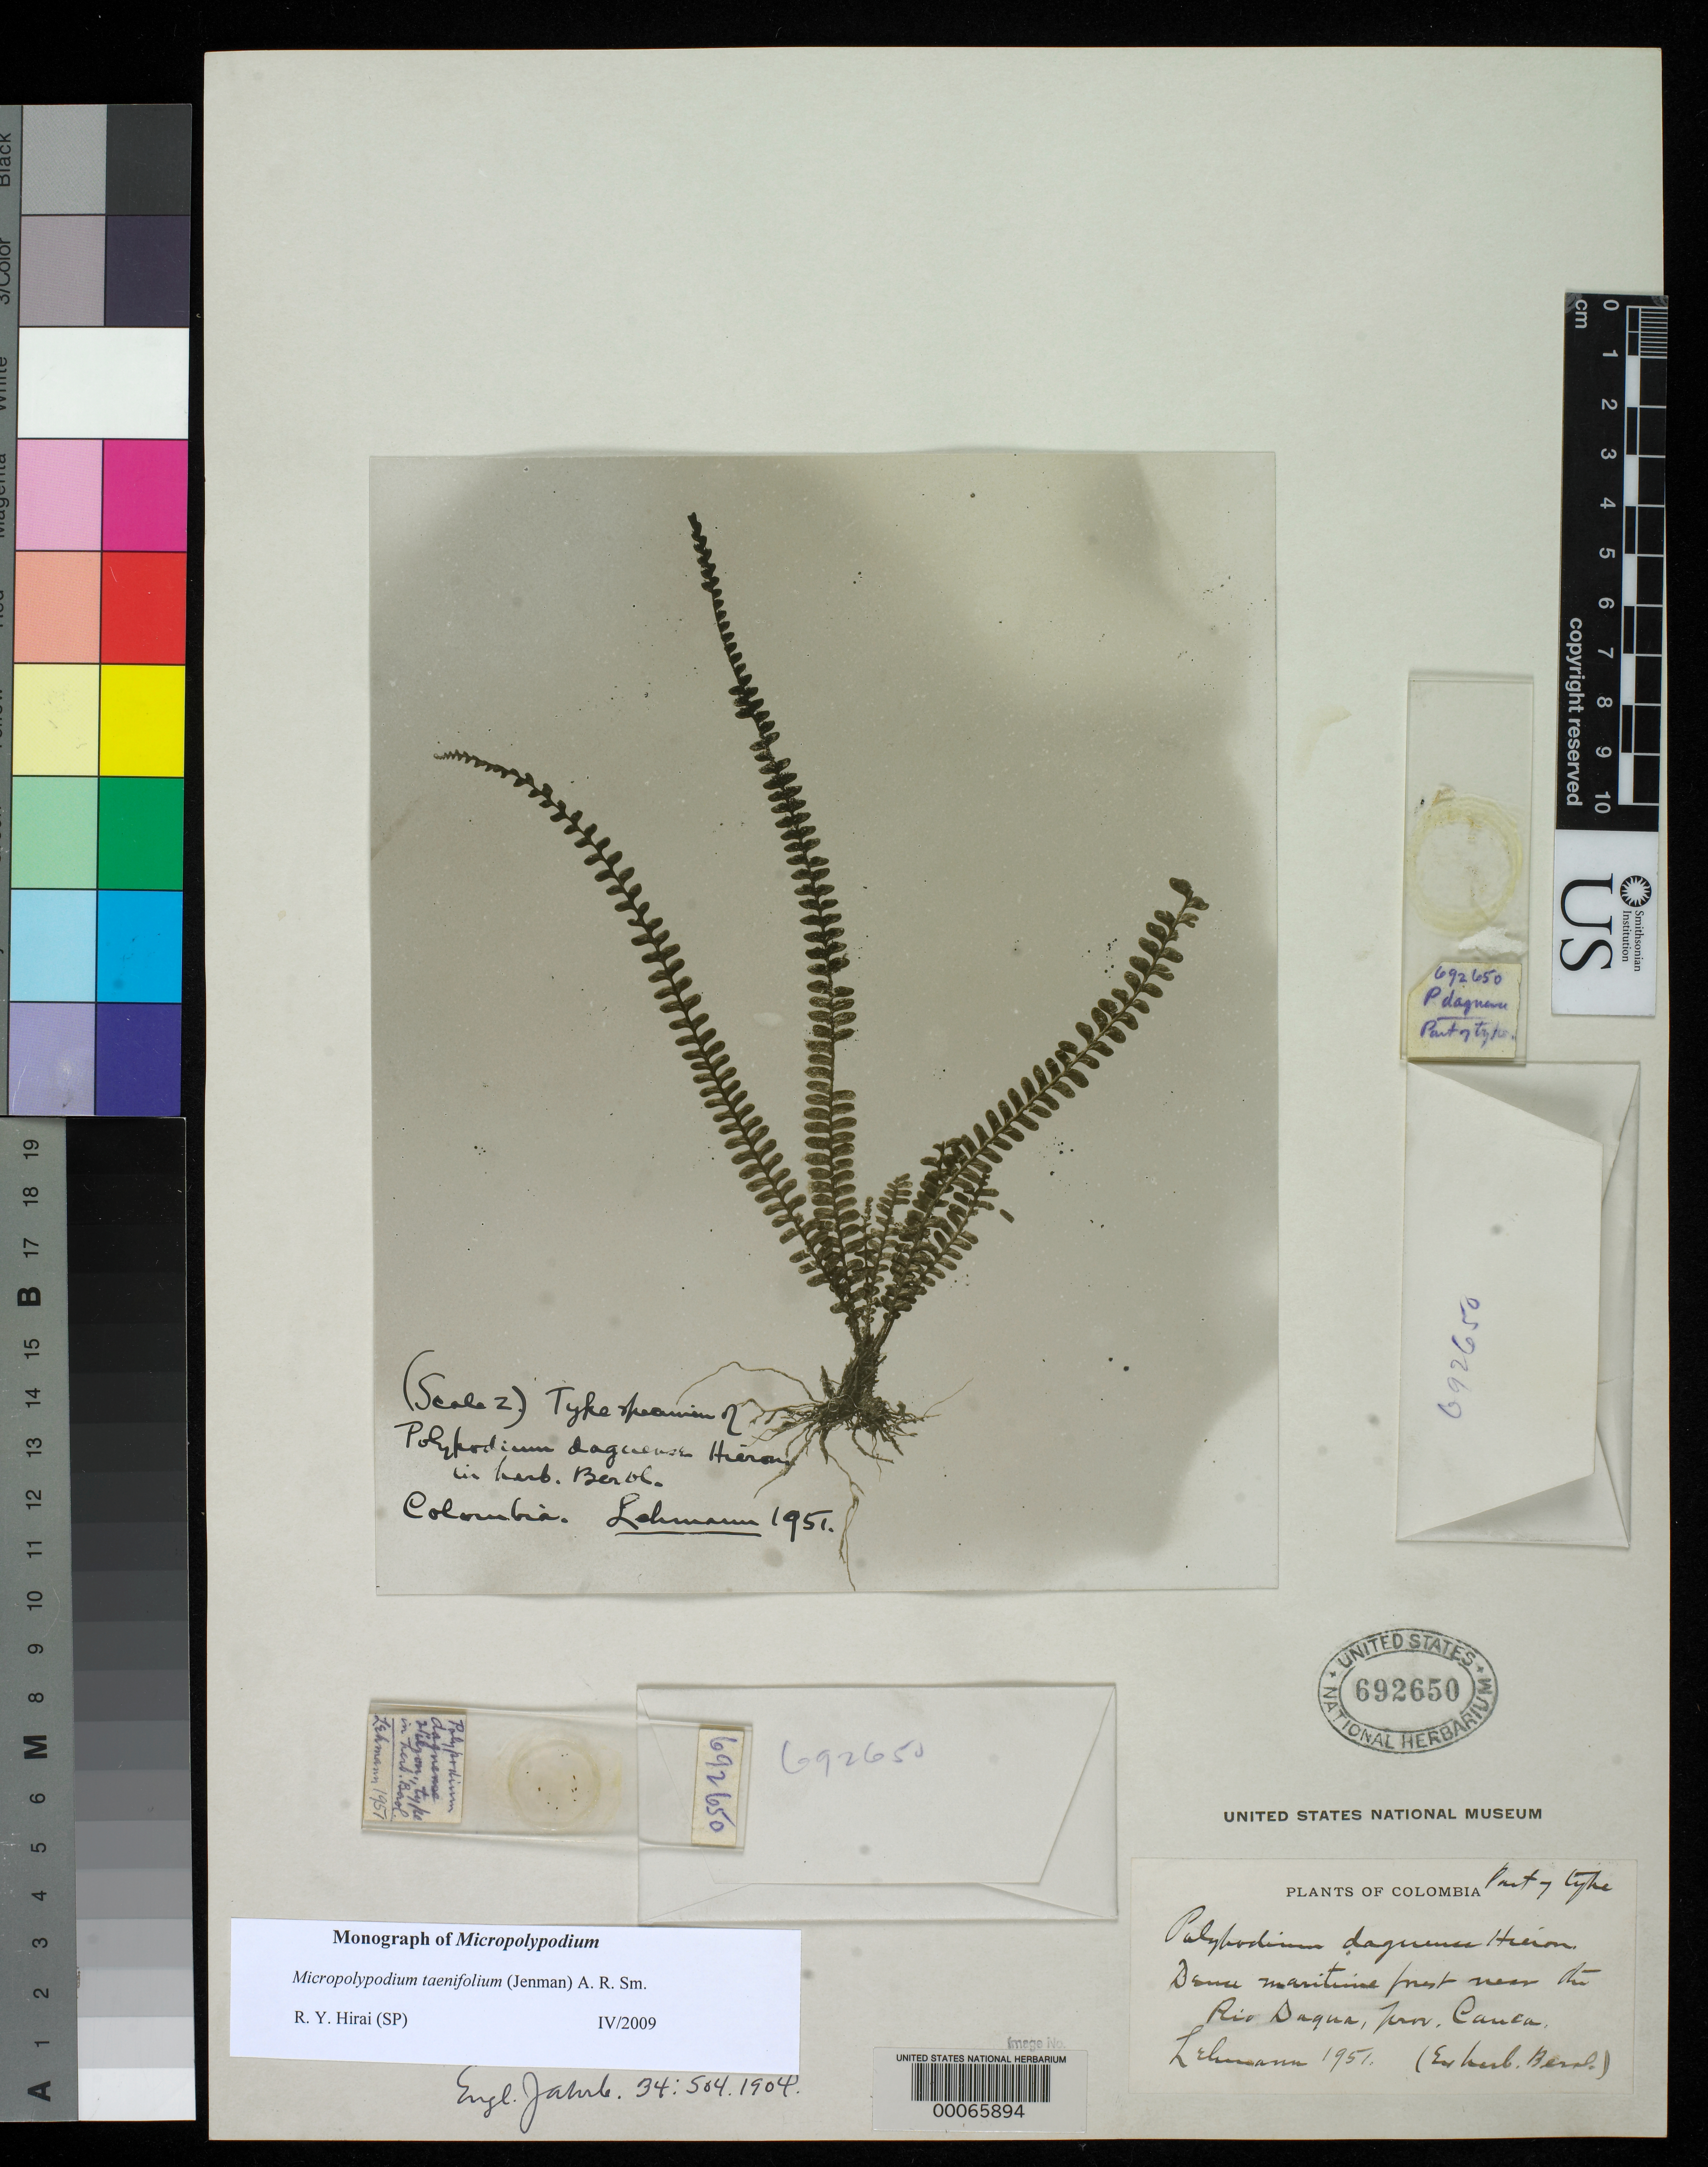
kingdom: Plantae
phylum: Tracheophyta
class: Polypodiopsida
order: Polypodiales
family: Polypodiaceae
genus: Polypodium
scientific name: Polypodium daguense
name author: Hieron.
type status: Isotype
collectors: F. C. Lehmann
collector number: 1951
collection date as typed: Sep 1882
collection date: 1882-09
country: Colombia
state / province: Cauca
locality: Rio Dagua.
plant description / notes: Photograph and fragmentary material of type collection ex herb. Berlin.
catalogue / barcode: US 692650